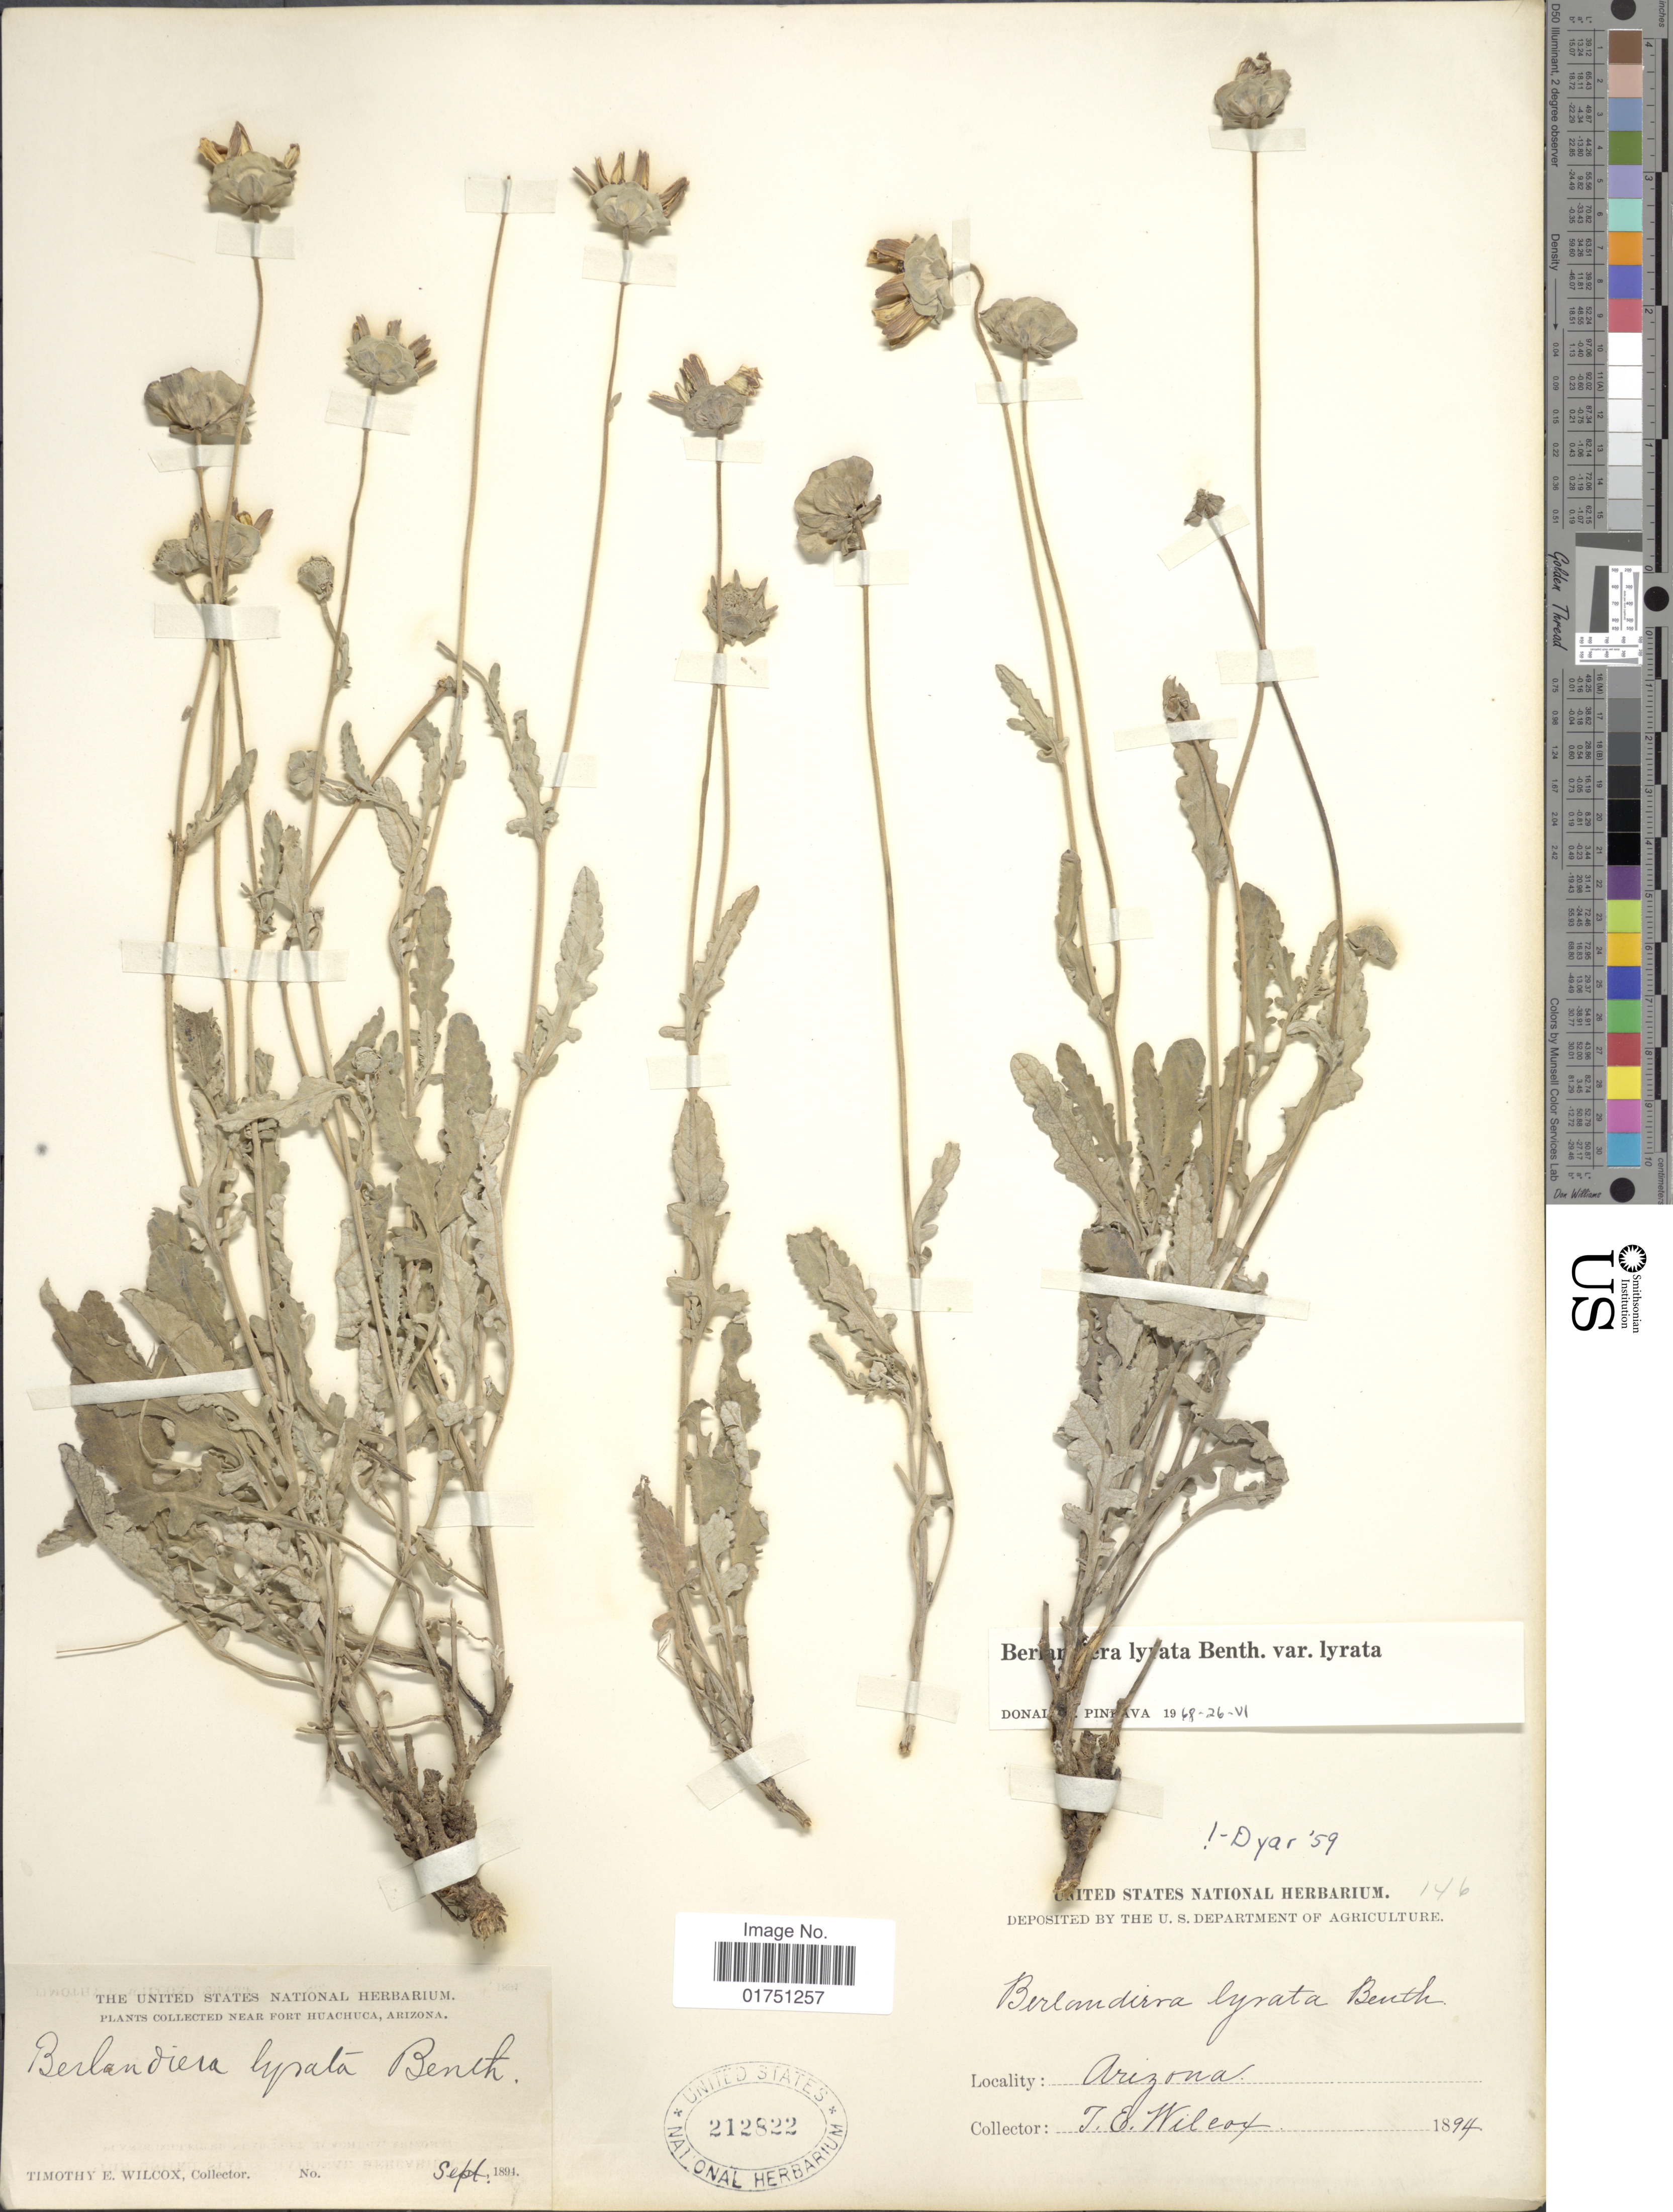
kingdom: Plantae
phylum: Tracheophyta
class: Magnoliopsida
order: Asterales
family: Asteraceae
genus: Berlandiera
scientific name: Berlandiera lyrata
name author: Benth.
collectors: T. E. Wilcox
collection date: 1894-09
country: United States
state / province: Arizona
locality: Near Fort Huachuca, Arizona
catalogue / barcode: US 212822